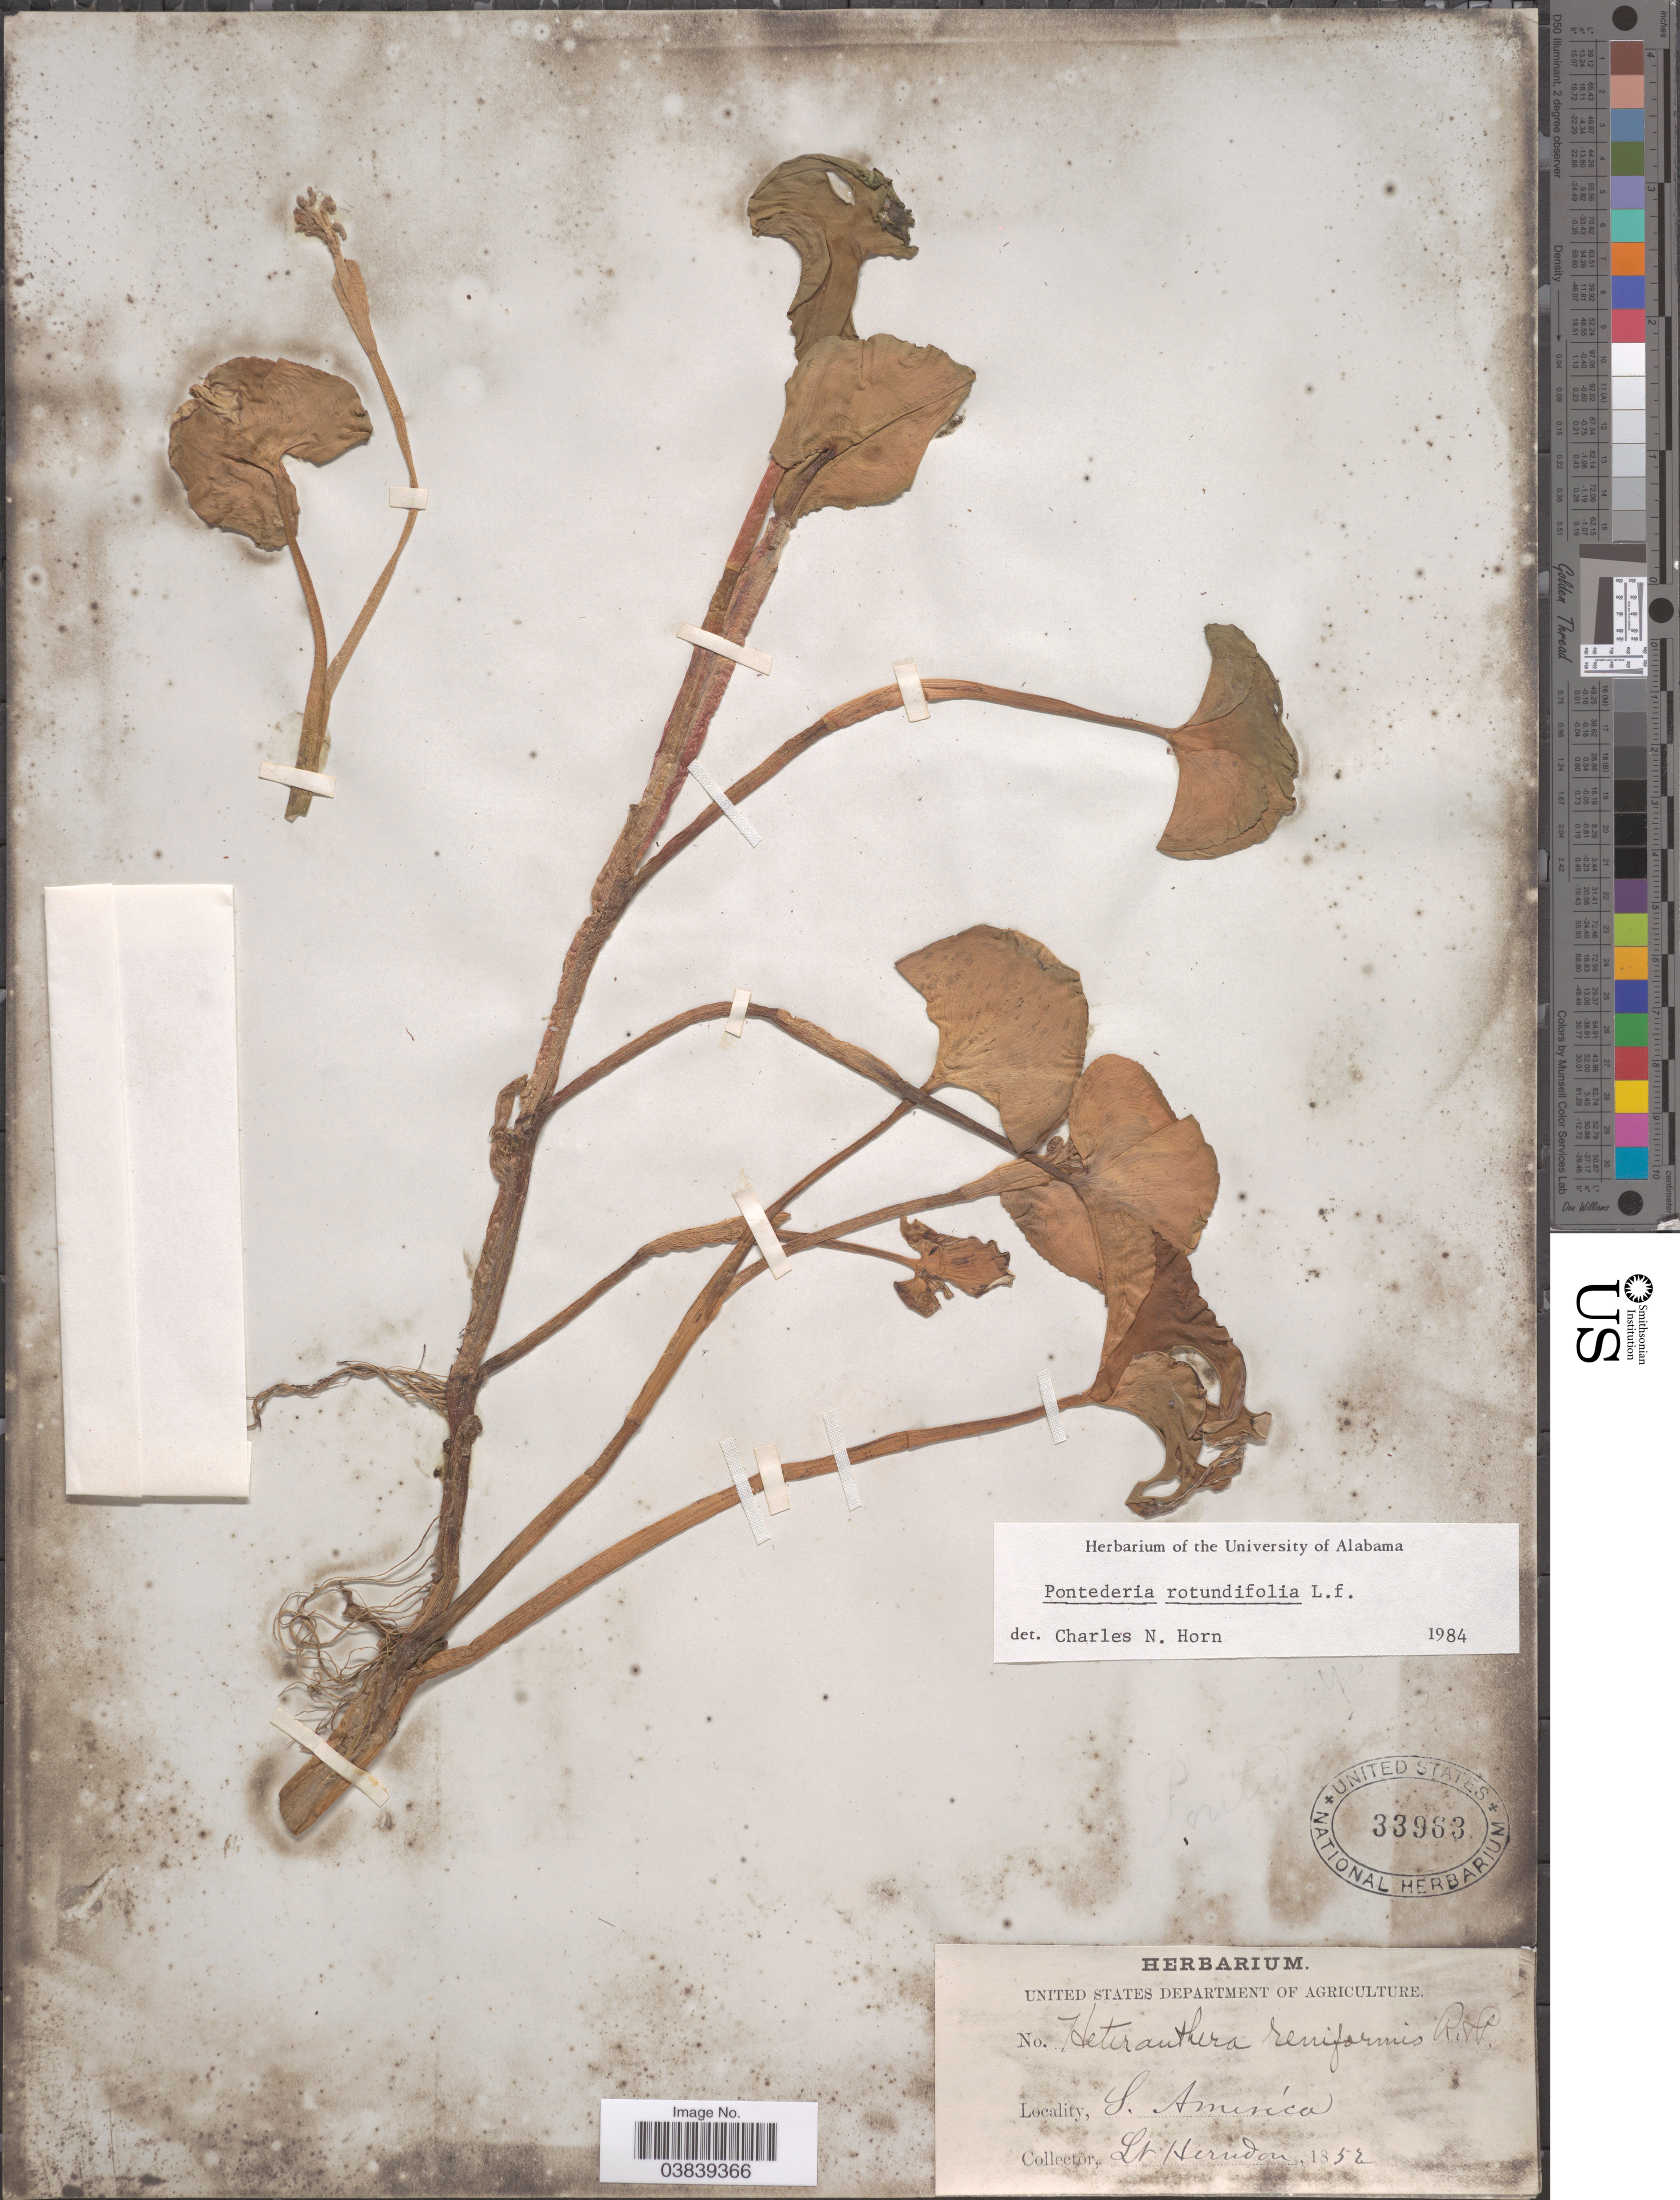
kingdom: Plantae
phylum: Tracheophyta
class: Liliopsida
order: Commelinales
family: Pontederiaceae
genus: Pontederia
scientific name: Pontederia rotundifolia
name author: L. f.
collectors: L. Herndon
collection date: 1857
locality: S. America.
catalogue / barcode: US 33963